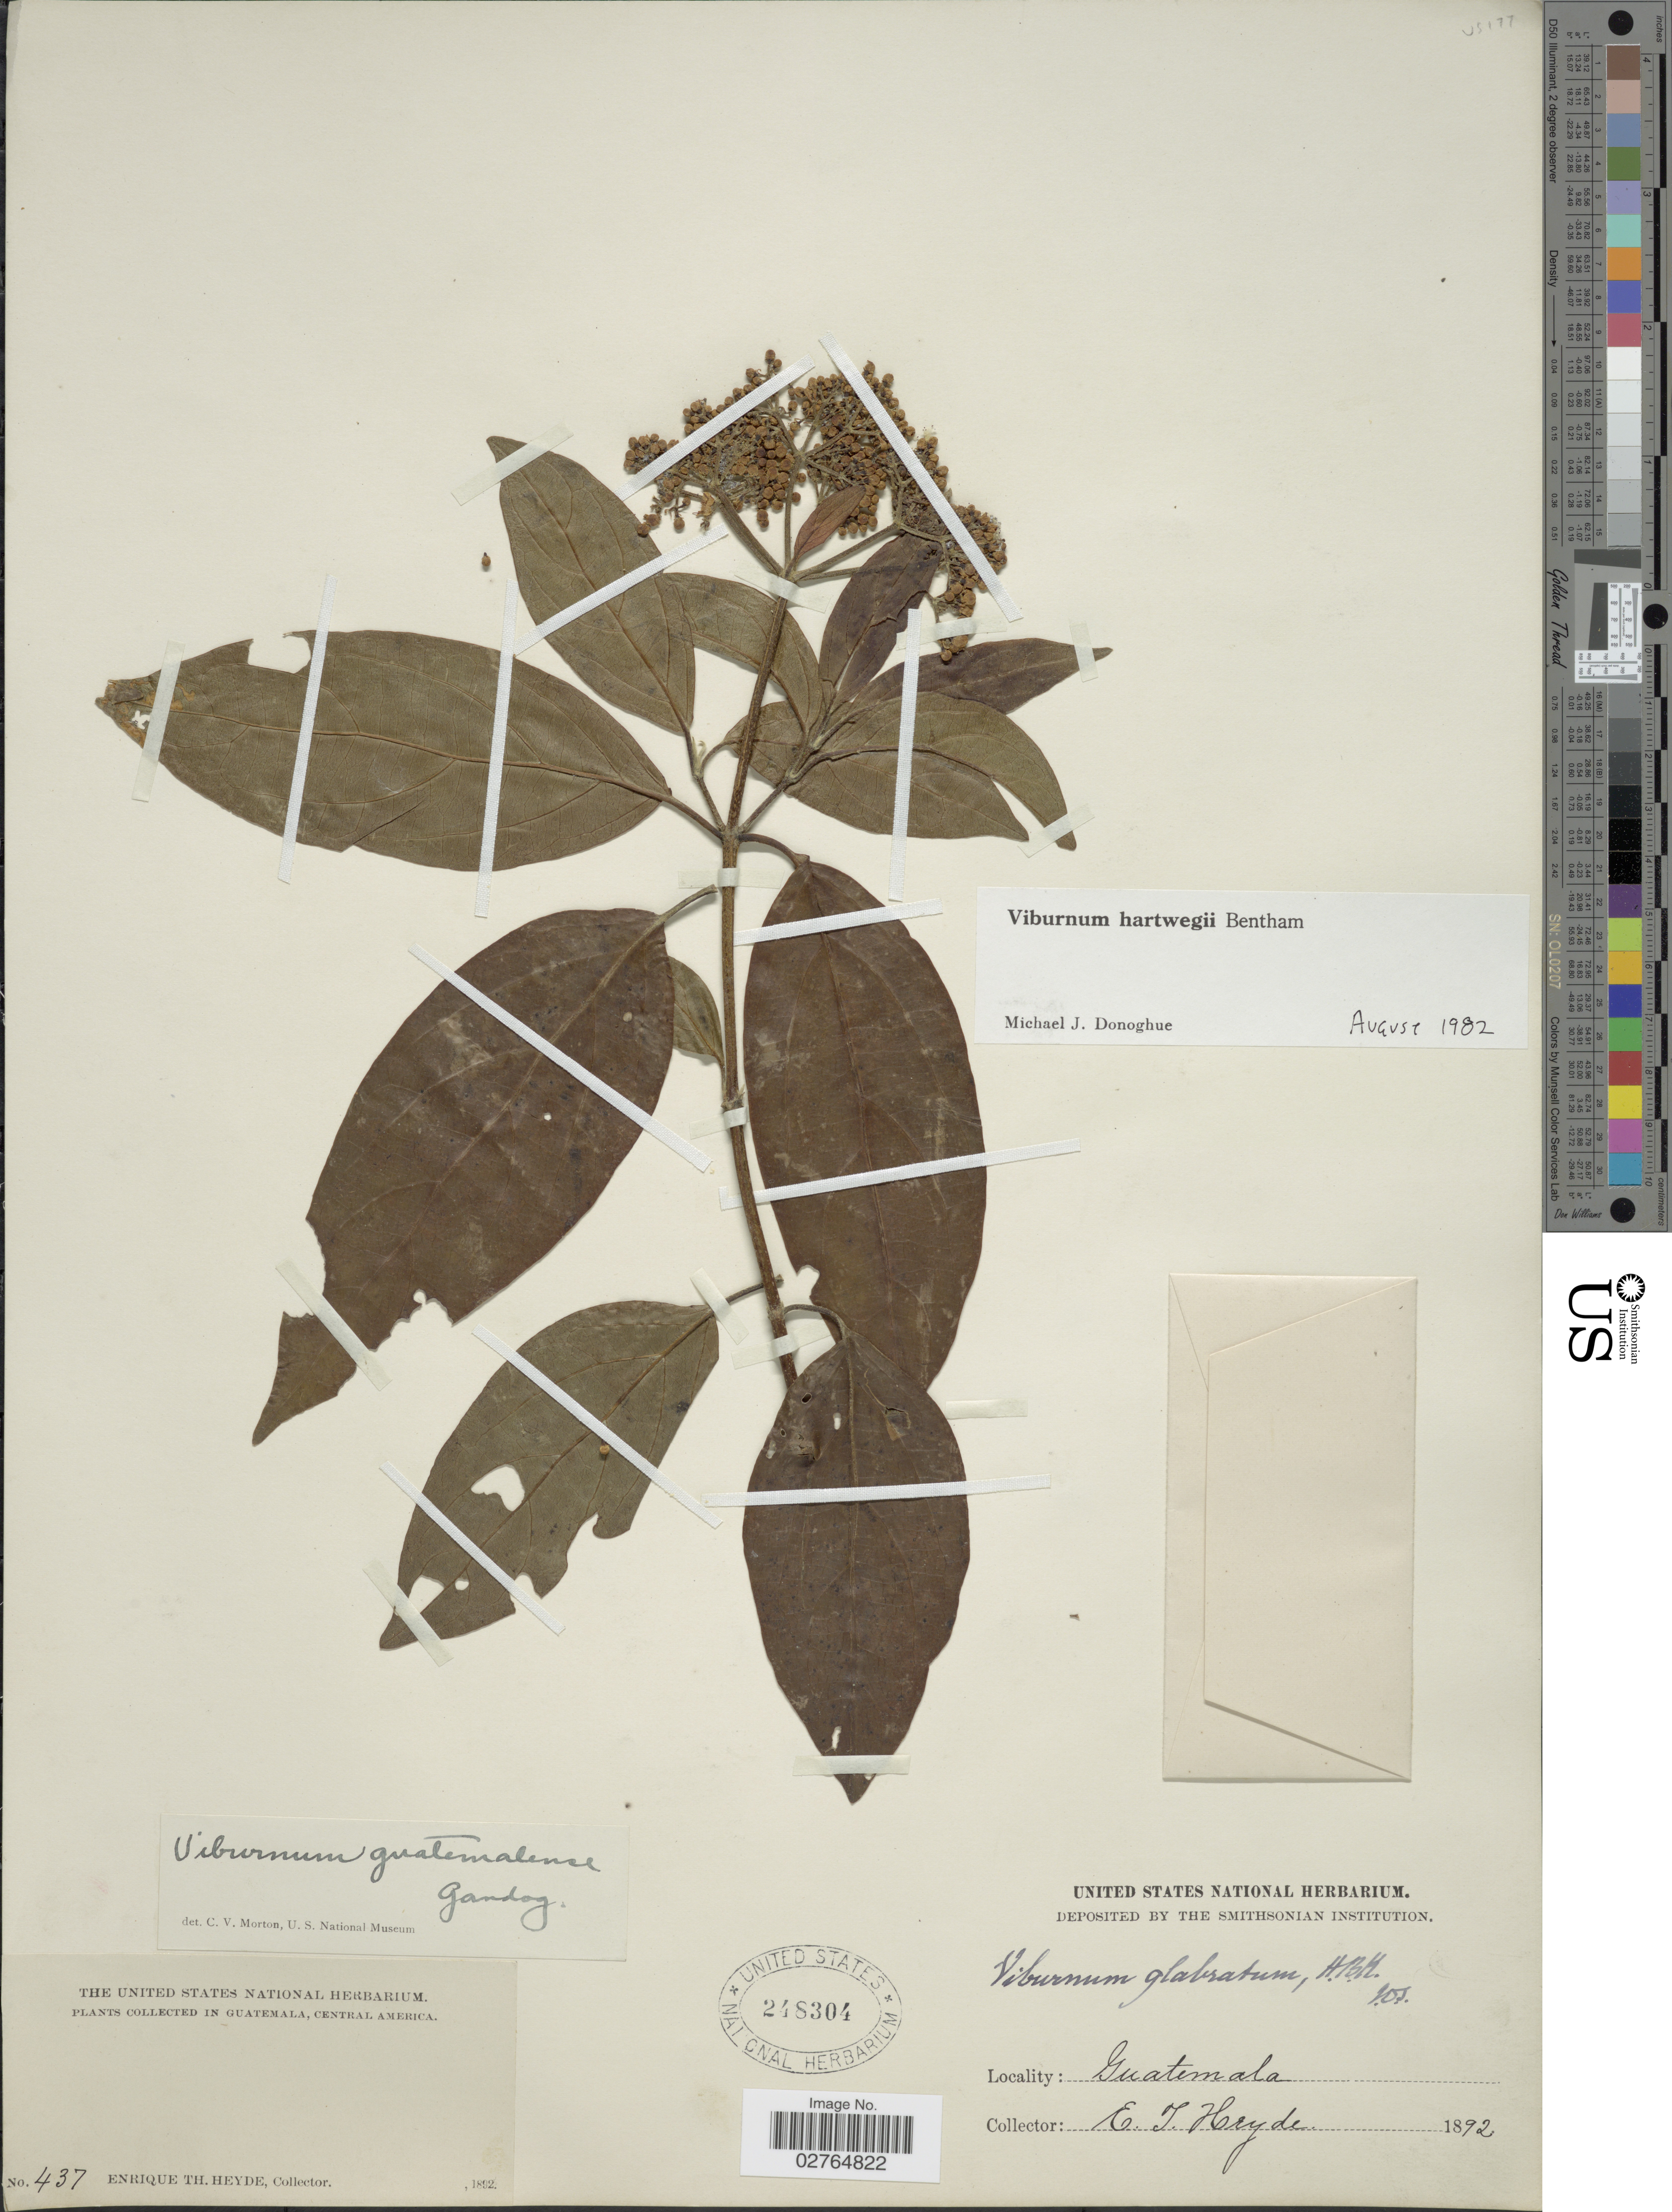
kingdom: Plantae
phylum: Tracheophyta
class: Magnoliopsida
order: Dipsacales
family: Viburnaceae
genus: Viburnum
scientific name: Viburnum hartwegii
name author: Benth.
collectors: E. T. Heyde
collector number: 437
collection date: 1892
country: Guatemala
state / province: Guatemala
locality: Guatemala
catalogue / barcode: US 248304